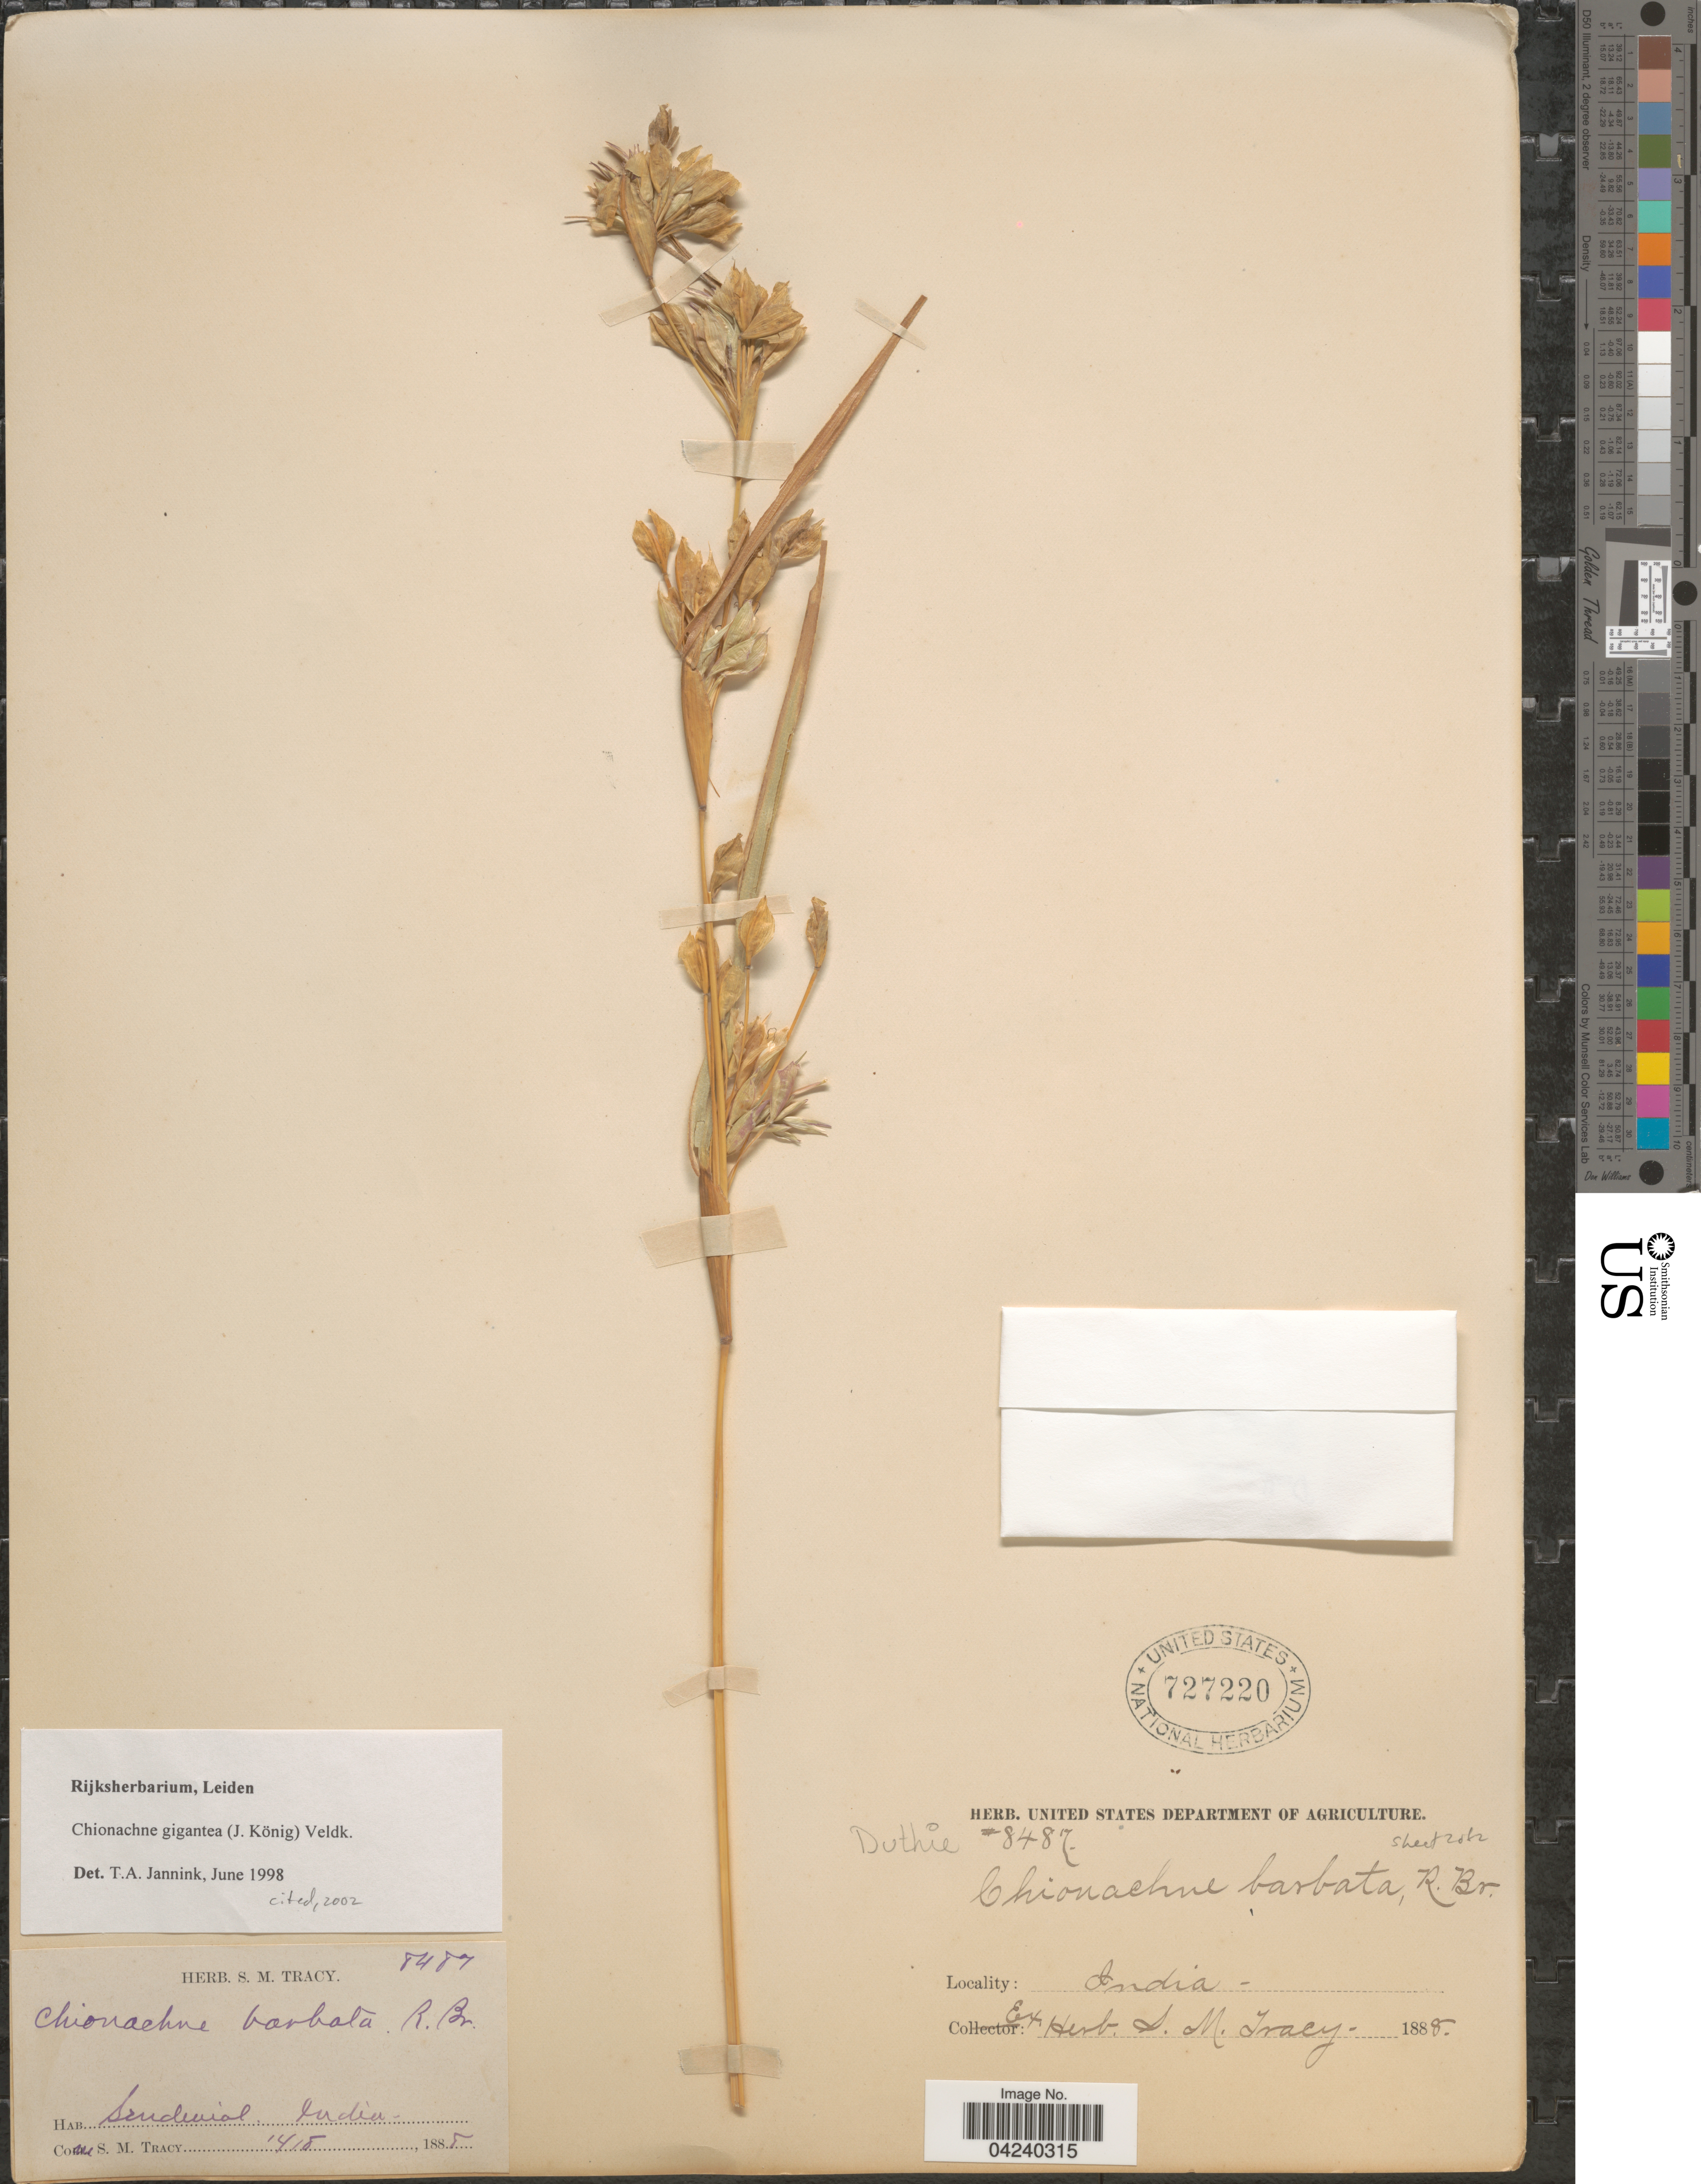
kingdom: Plantae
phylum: Tracheophyta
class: Liliopsida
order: Poales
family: Poaceae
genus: Chionachne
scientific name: Chionachne gigantea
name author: (J. Koenig) Veldkamp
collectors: S. M. Tracy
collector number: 8487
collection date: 1888-08-14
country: India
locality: Sendevial [interpreted].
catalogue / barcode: US 727220